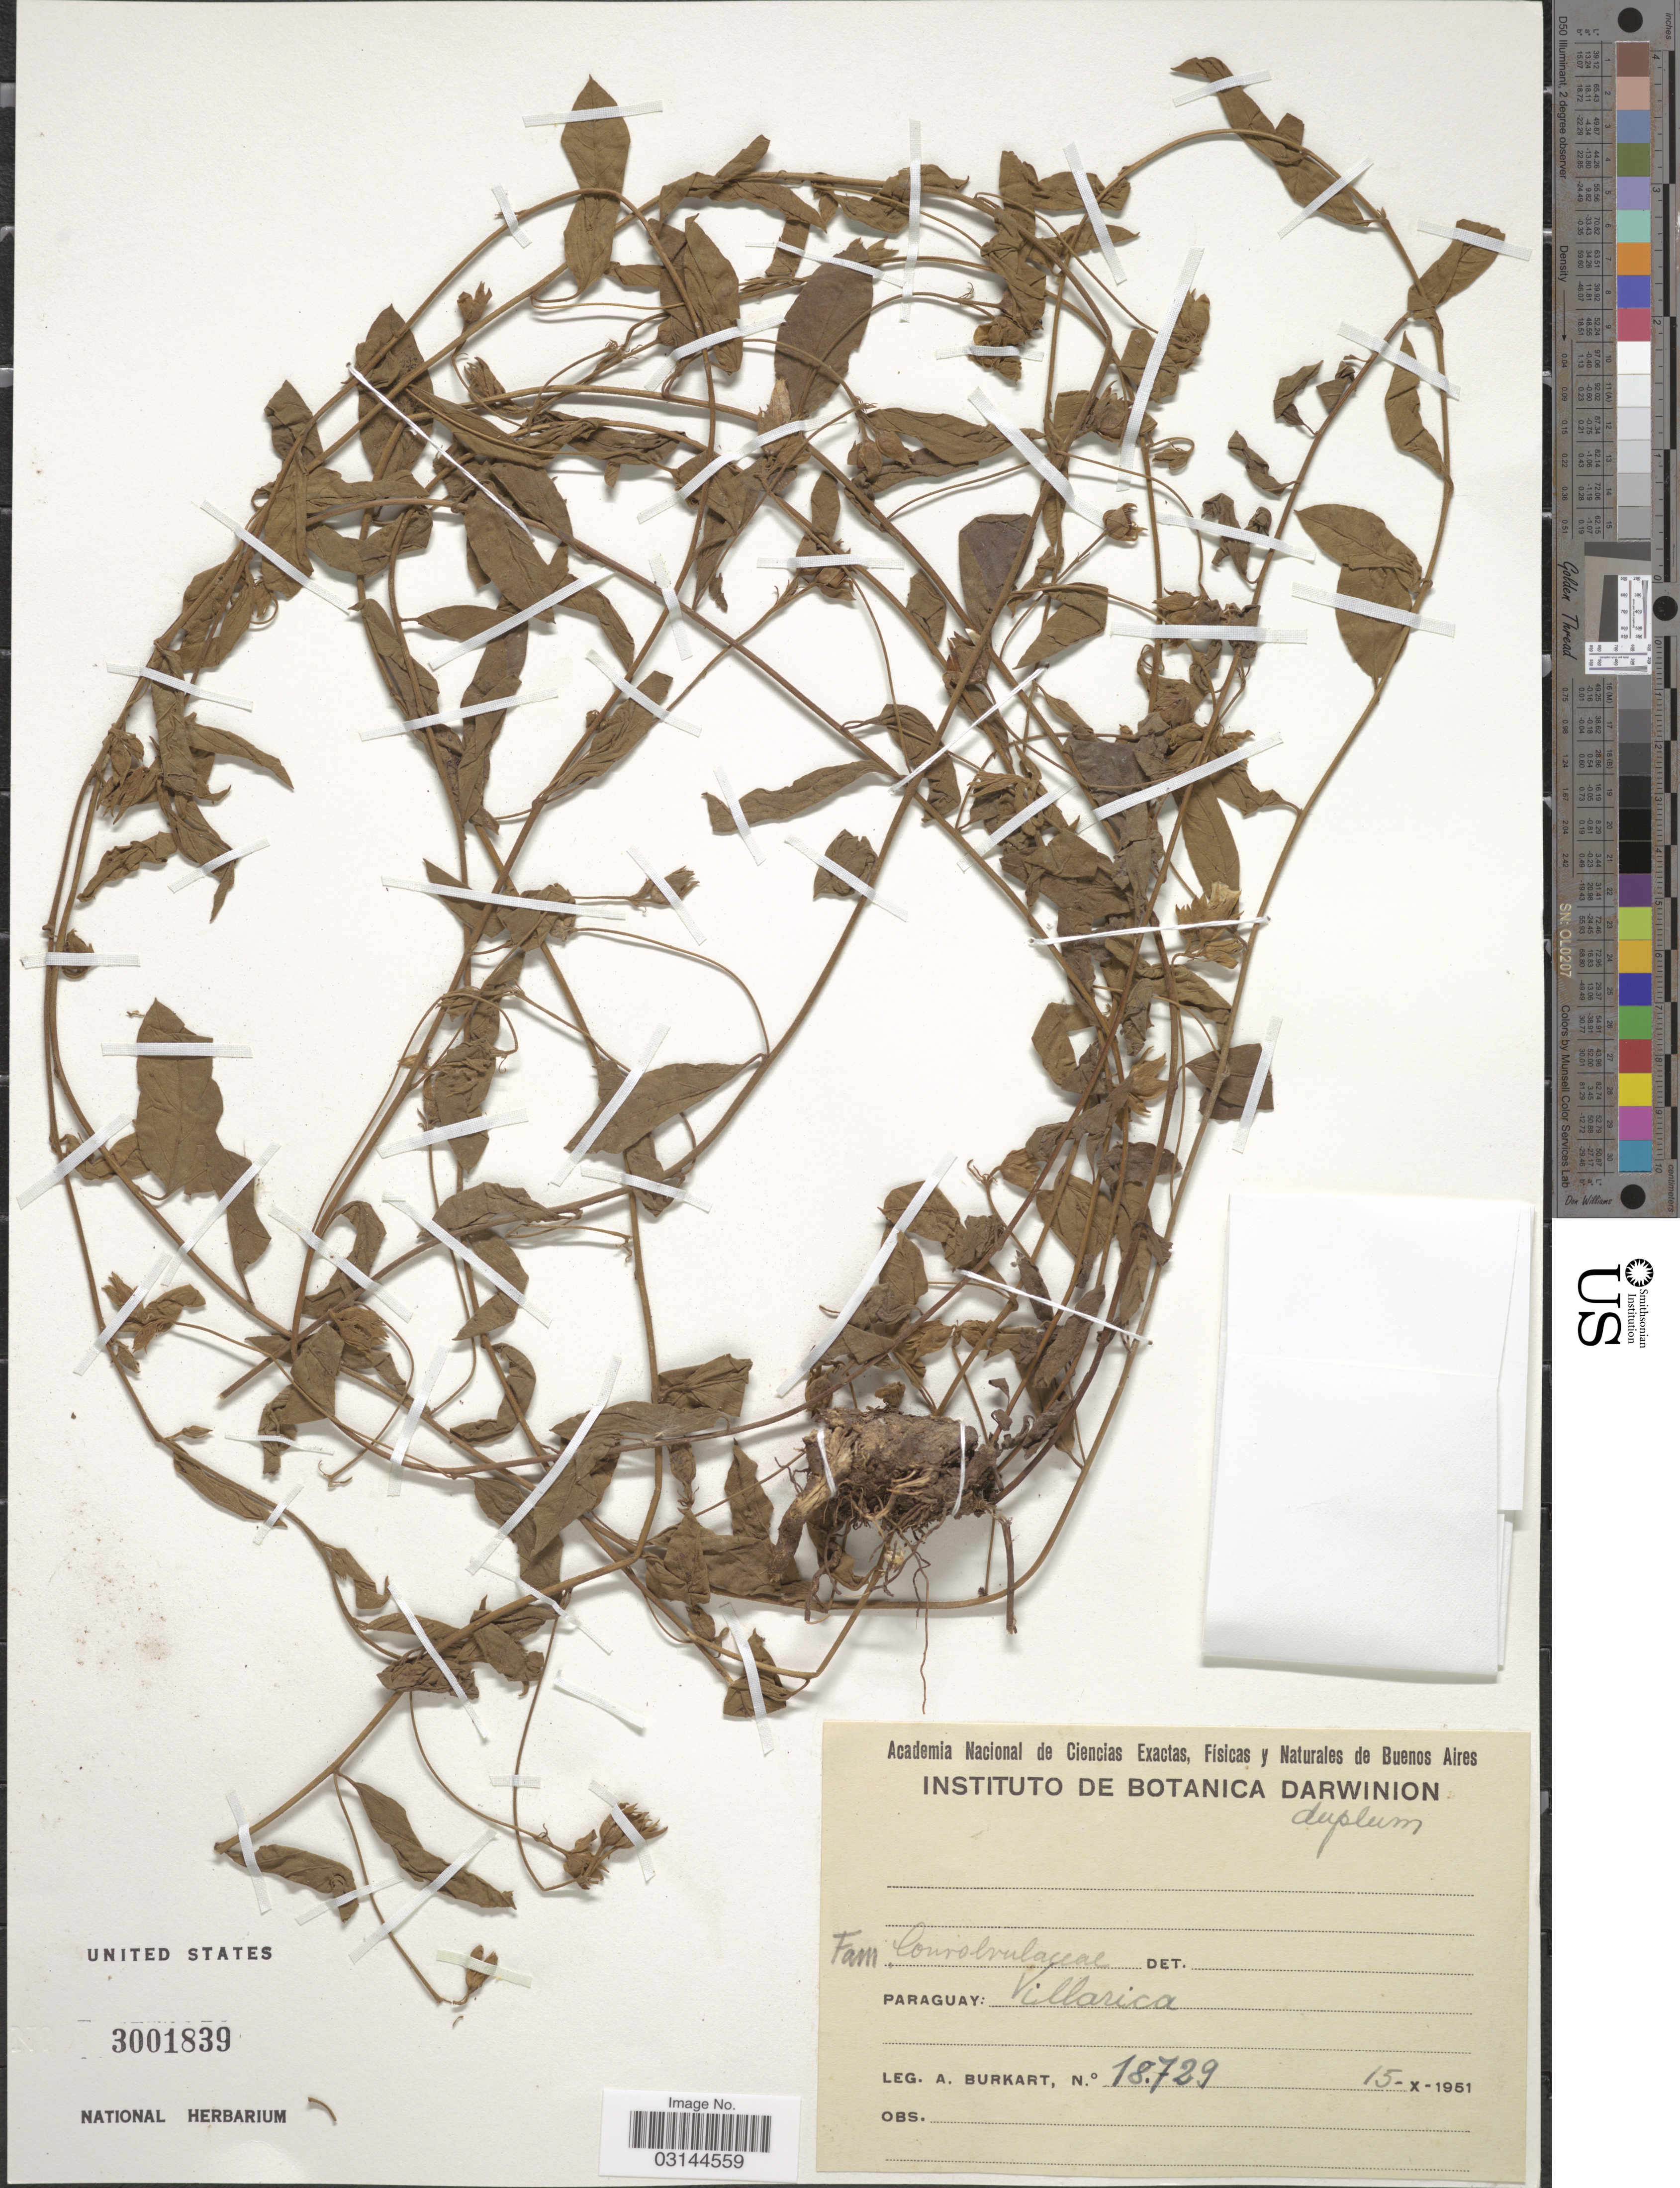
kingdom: Plantae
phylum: Tracheophyta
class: Magnoliopsida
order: Solanales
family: Convolvulaceae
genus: Jacquemontia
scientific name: Jacquemontia sp.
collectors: A. E. Burkart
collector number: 18729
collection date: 1951-10-15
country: Paraguay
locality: Villarica.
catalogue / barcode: US 3001839